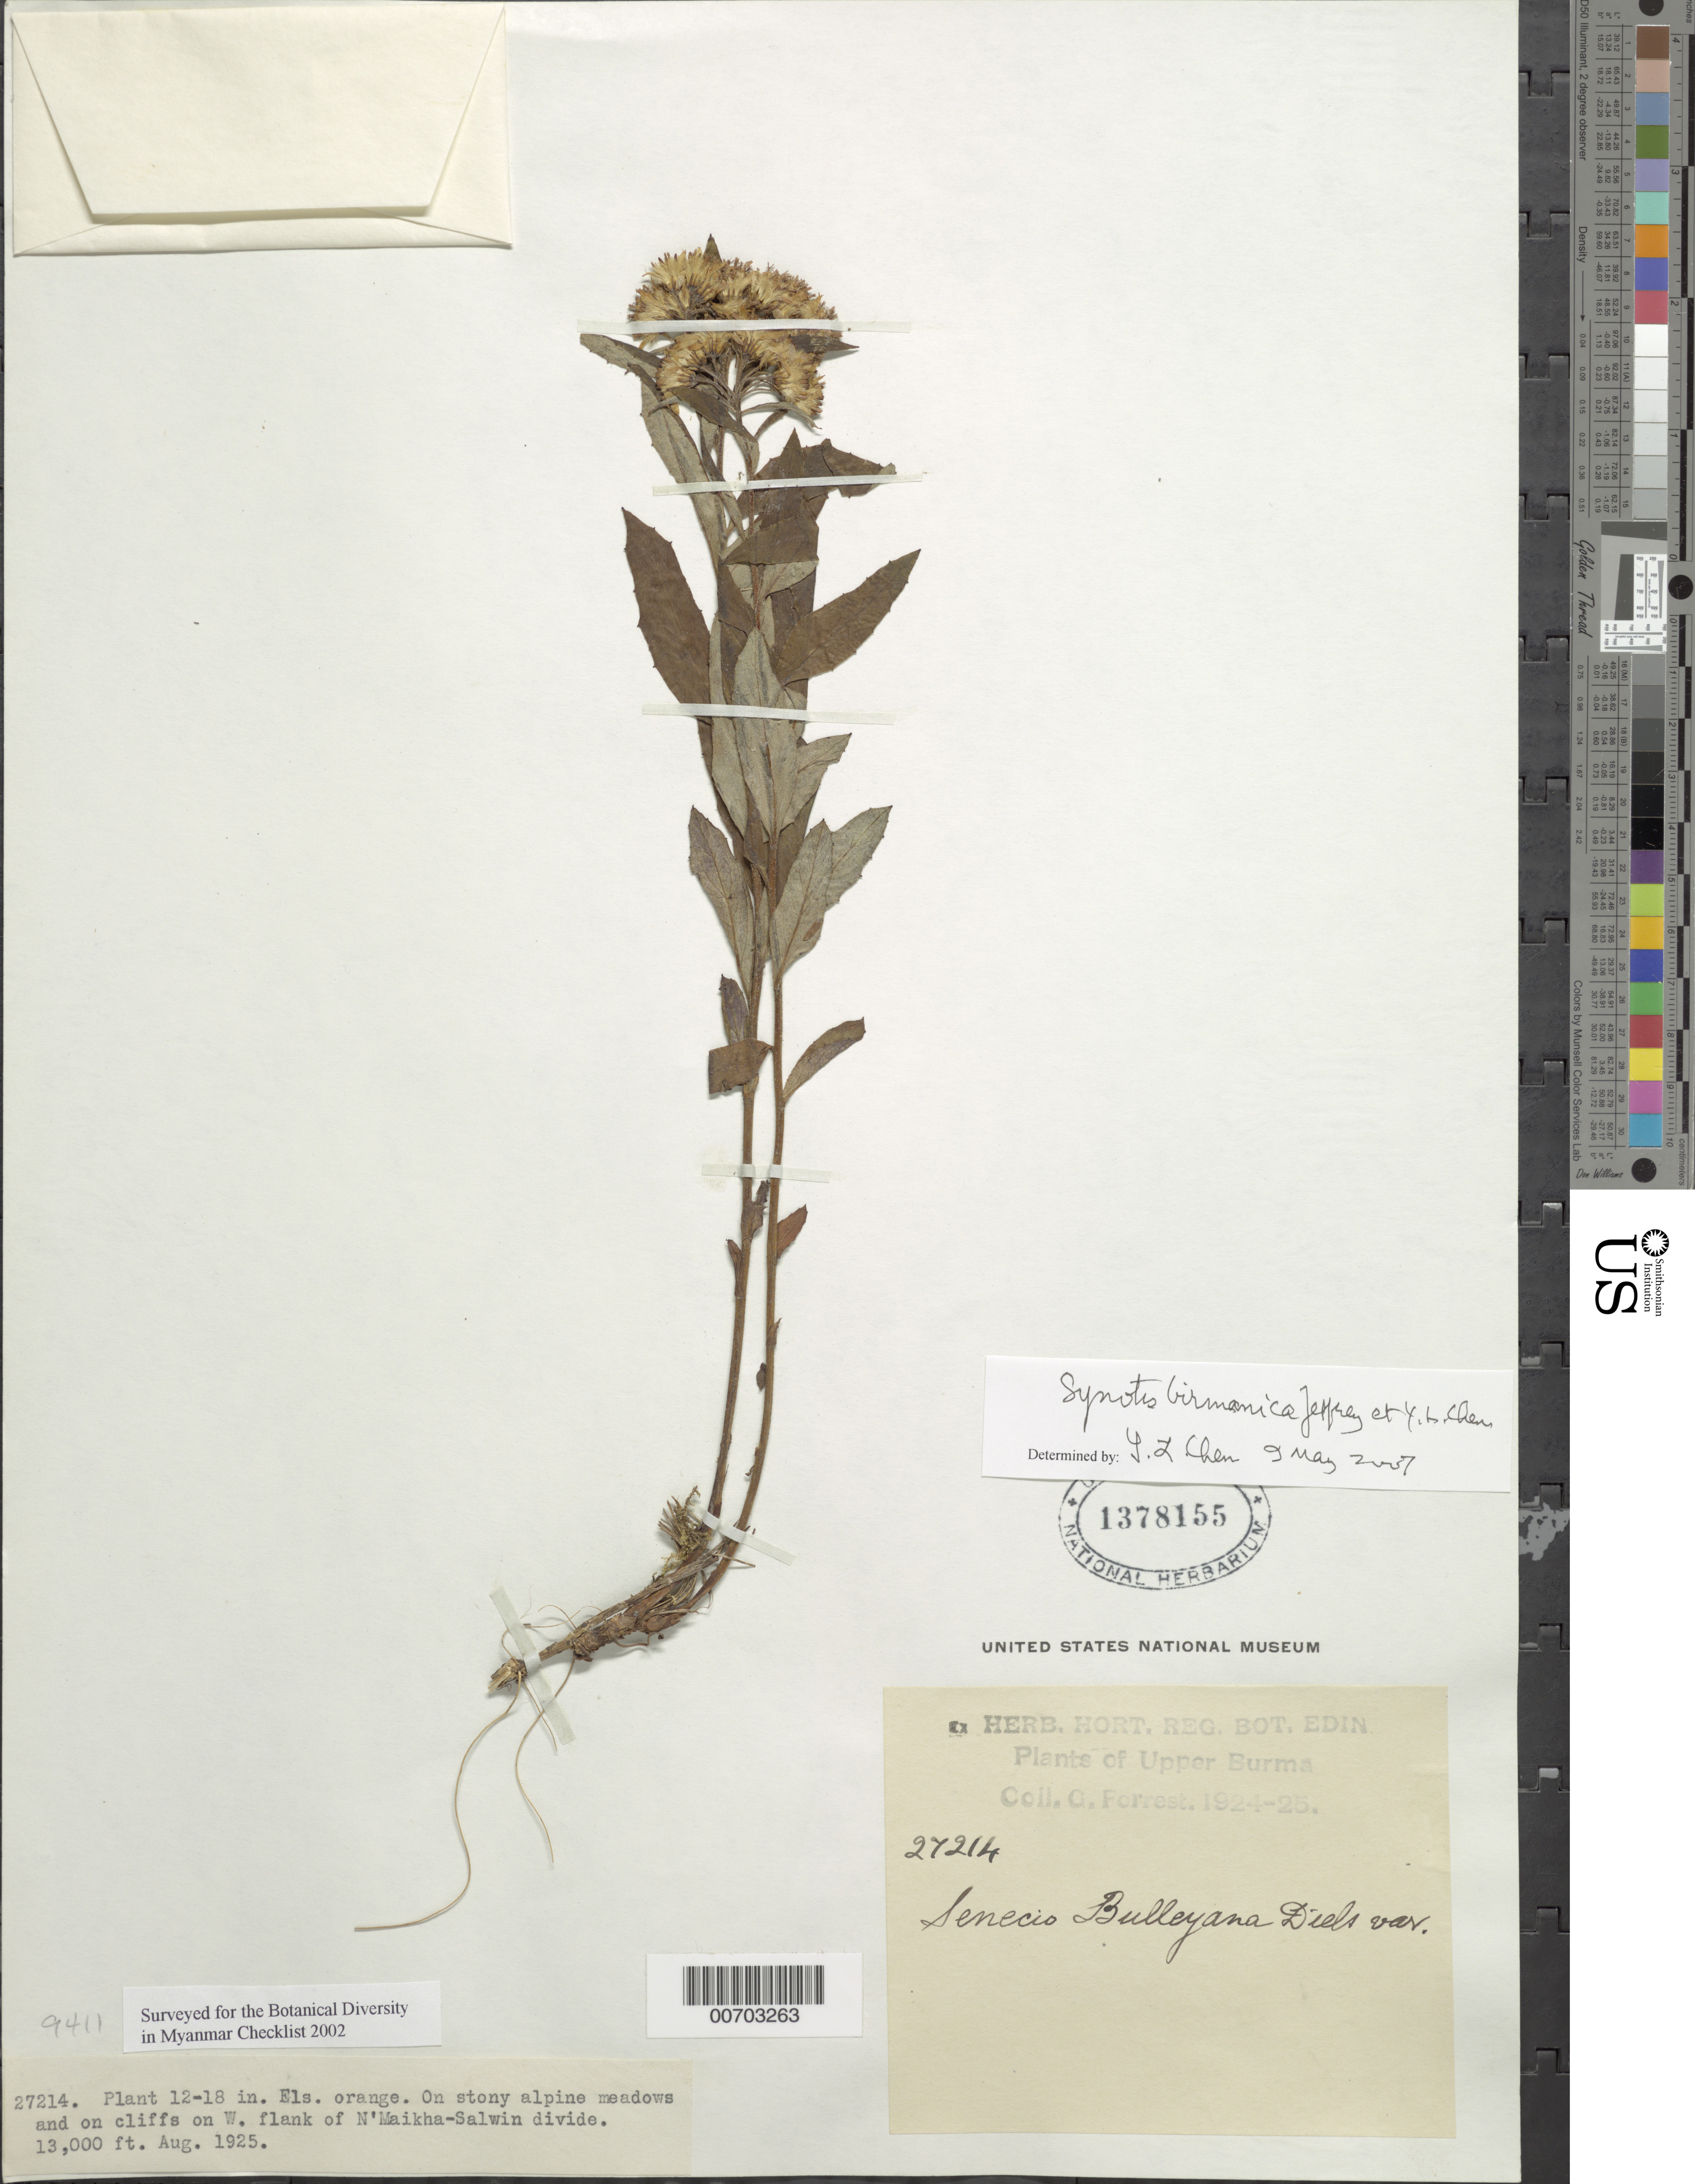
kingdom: Plantae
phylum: Tracheophyta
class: Magnoliopsida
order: Asterales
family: Asteraceae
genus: Synotis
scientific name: Synotis birmanica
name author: C. Jeffrey & Y.L. Chen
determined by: Chen, Y. L.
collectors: G. Forrest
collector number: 27214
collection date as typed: Aug 1925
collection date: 1925-08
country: Myanmar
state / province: Kachin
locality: N'Maikha-Salwin Divide, W flank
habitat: Stony alpine meadows and cliffs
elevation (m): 3962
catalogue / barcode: US 1378155